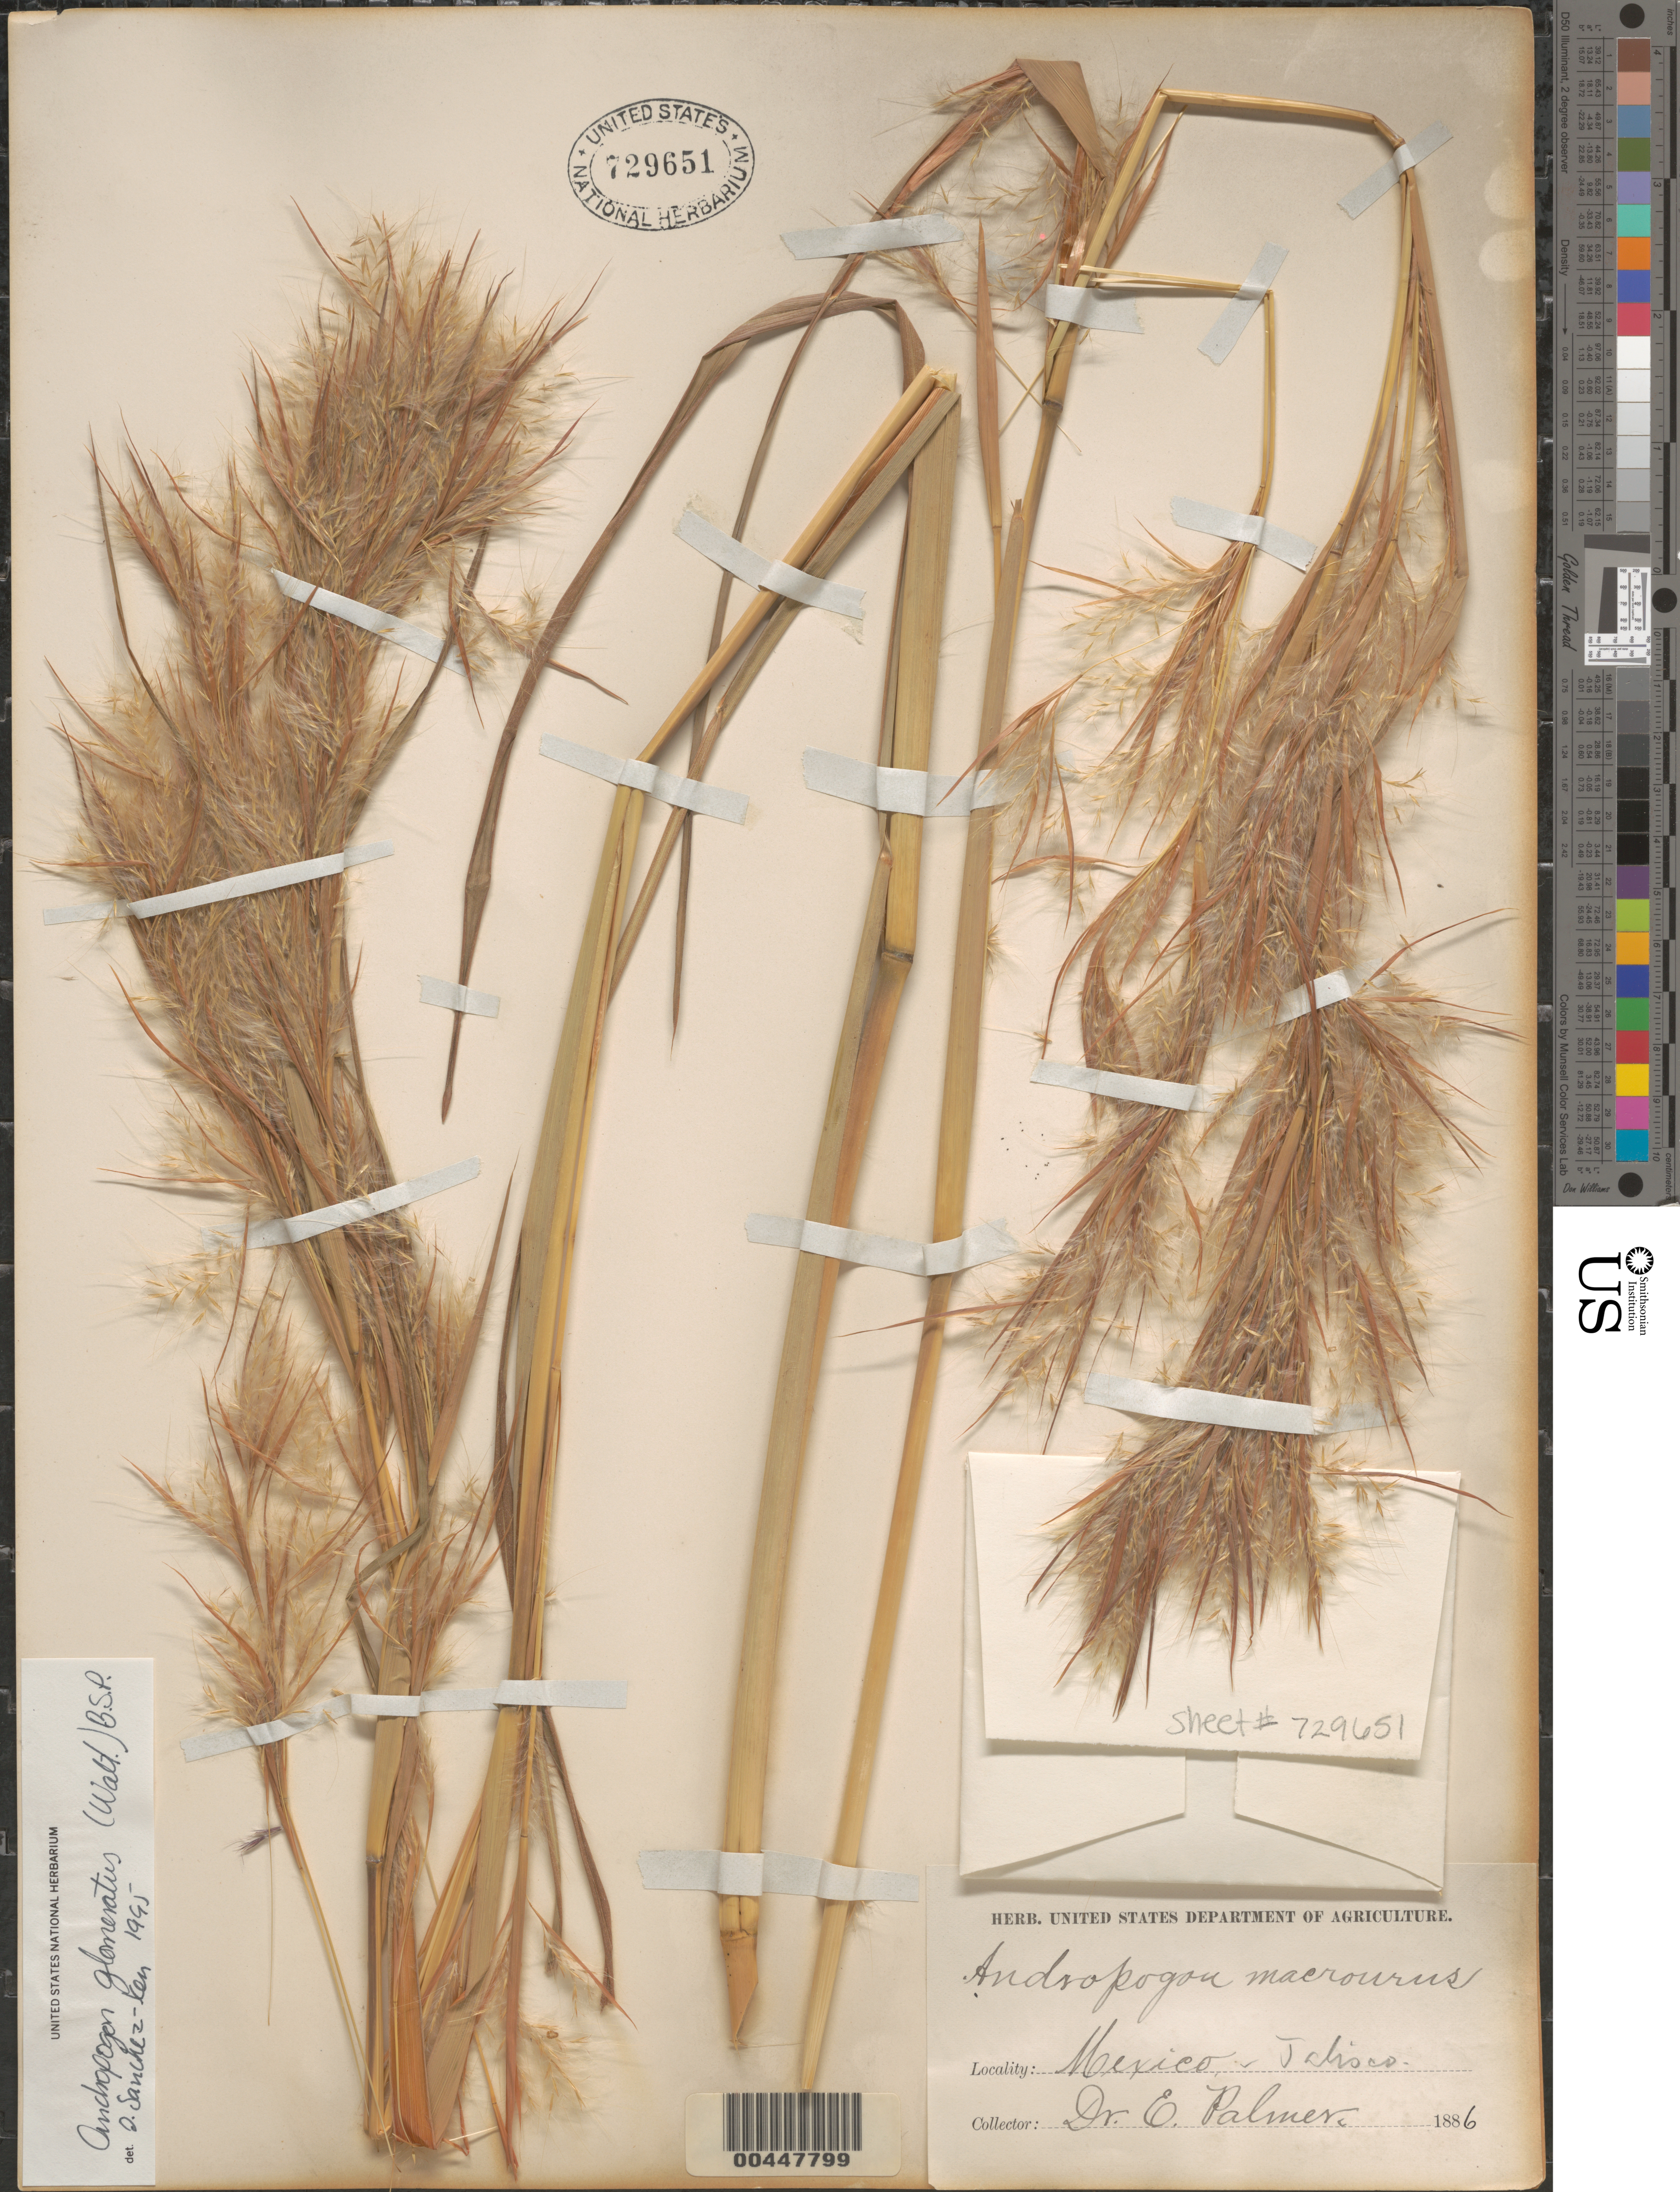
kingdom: Plantae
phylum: Tracheophyta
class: Liliopsida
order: Poales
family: Poaceae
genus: Andropogon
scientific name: Andropogon glomeratus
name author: (Walter) Britton, Stearns & Poggenb.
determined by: Sánchez-Ken, J. G.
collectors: E. Palmer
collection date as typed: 1886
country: Mexico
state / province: Jalisco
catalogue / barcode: US 729651